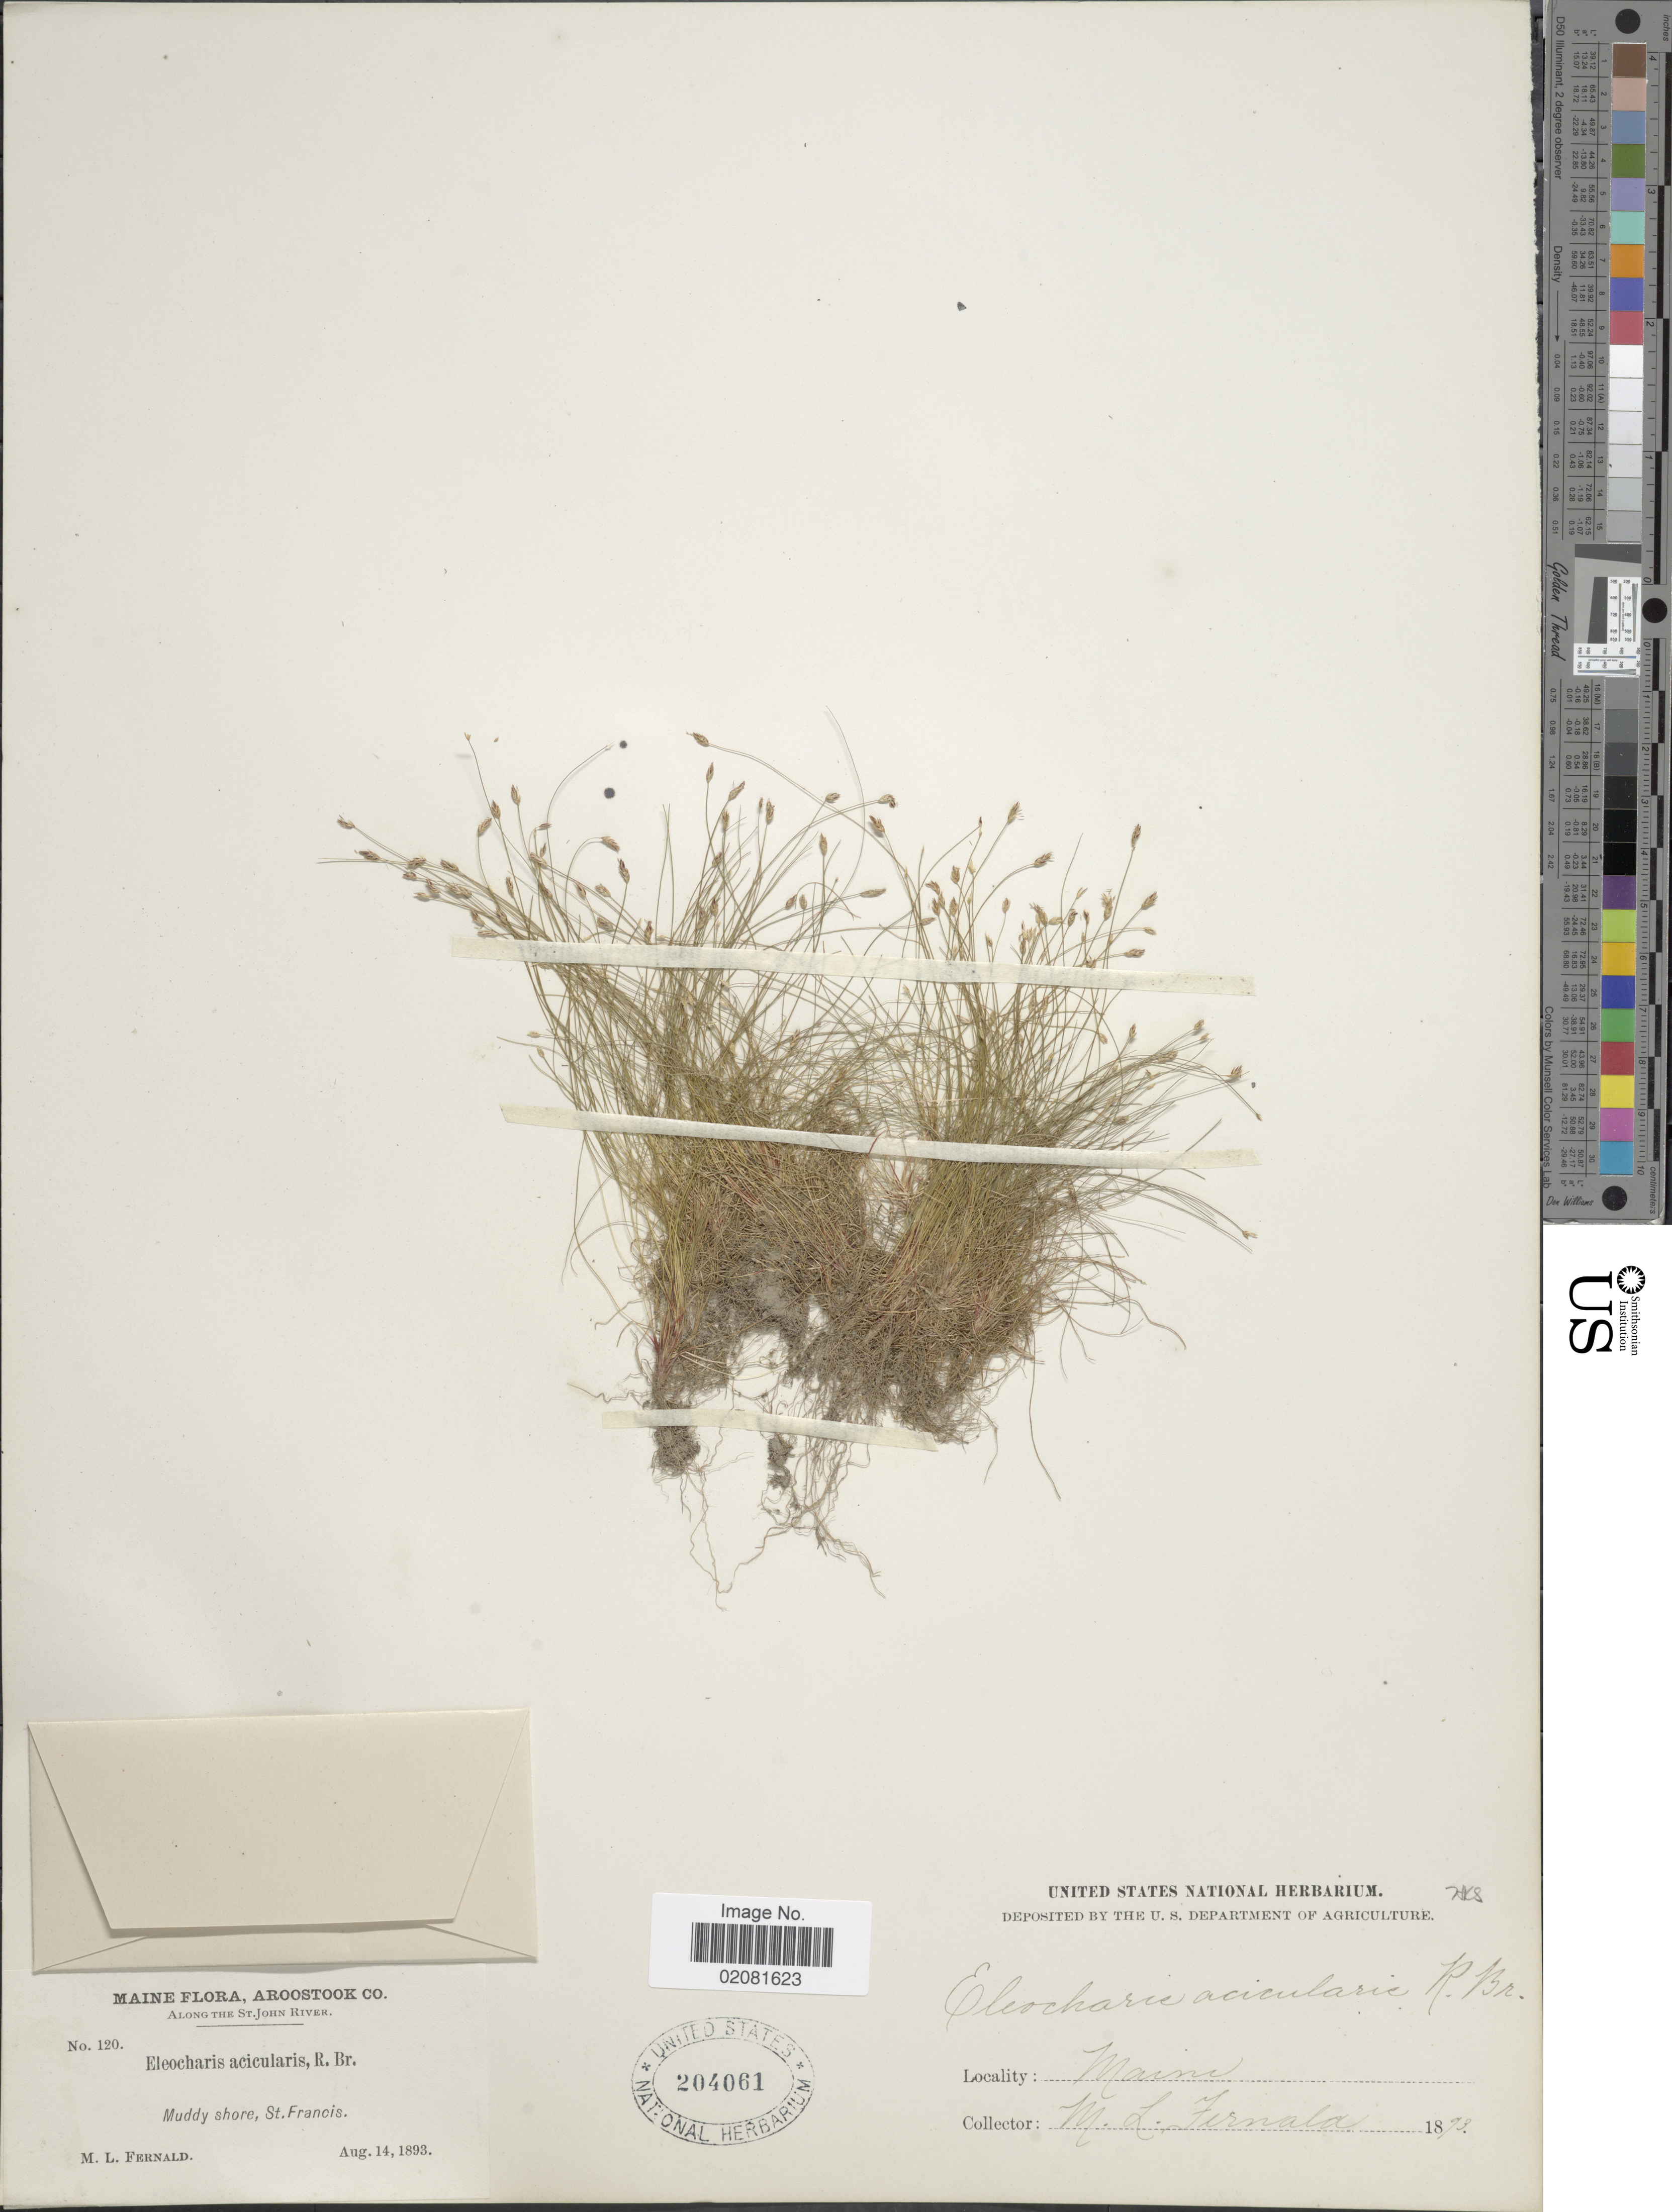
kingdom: Plantae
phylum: Tracheophyta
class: Liliopsida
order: Poales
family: Cyperaceae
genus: Eleocharis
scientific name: Eleocharis acicularis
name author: (L.) Roem. & Schult.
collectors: M. L. Fernald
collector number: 120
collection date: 1893-08-14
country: United States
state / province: Maine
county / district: Aroostook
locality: Muddy shore, St. Francis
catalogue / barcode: US 204061